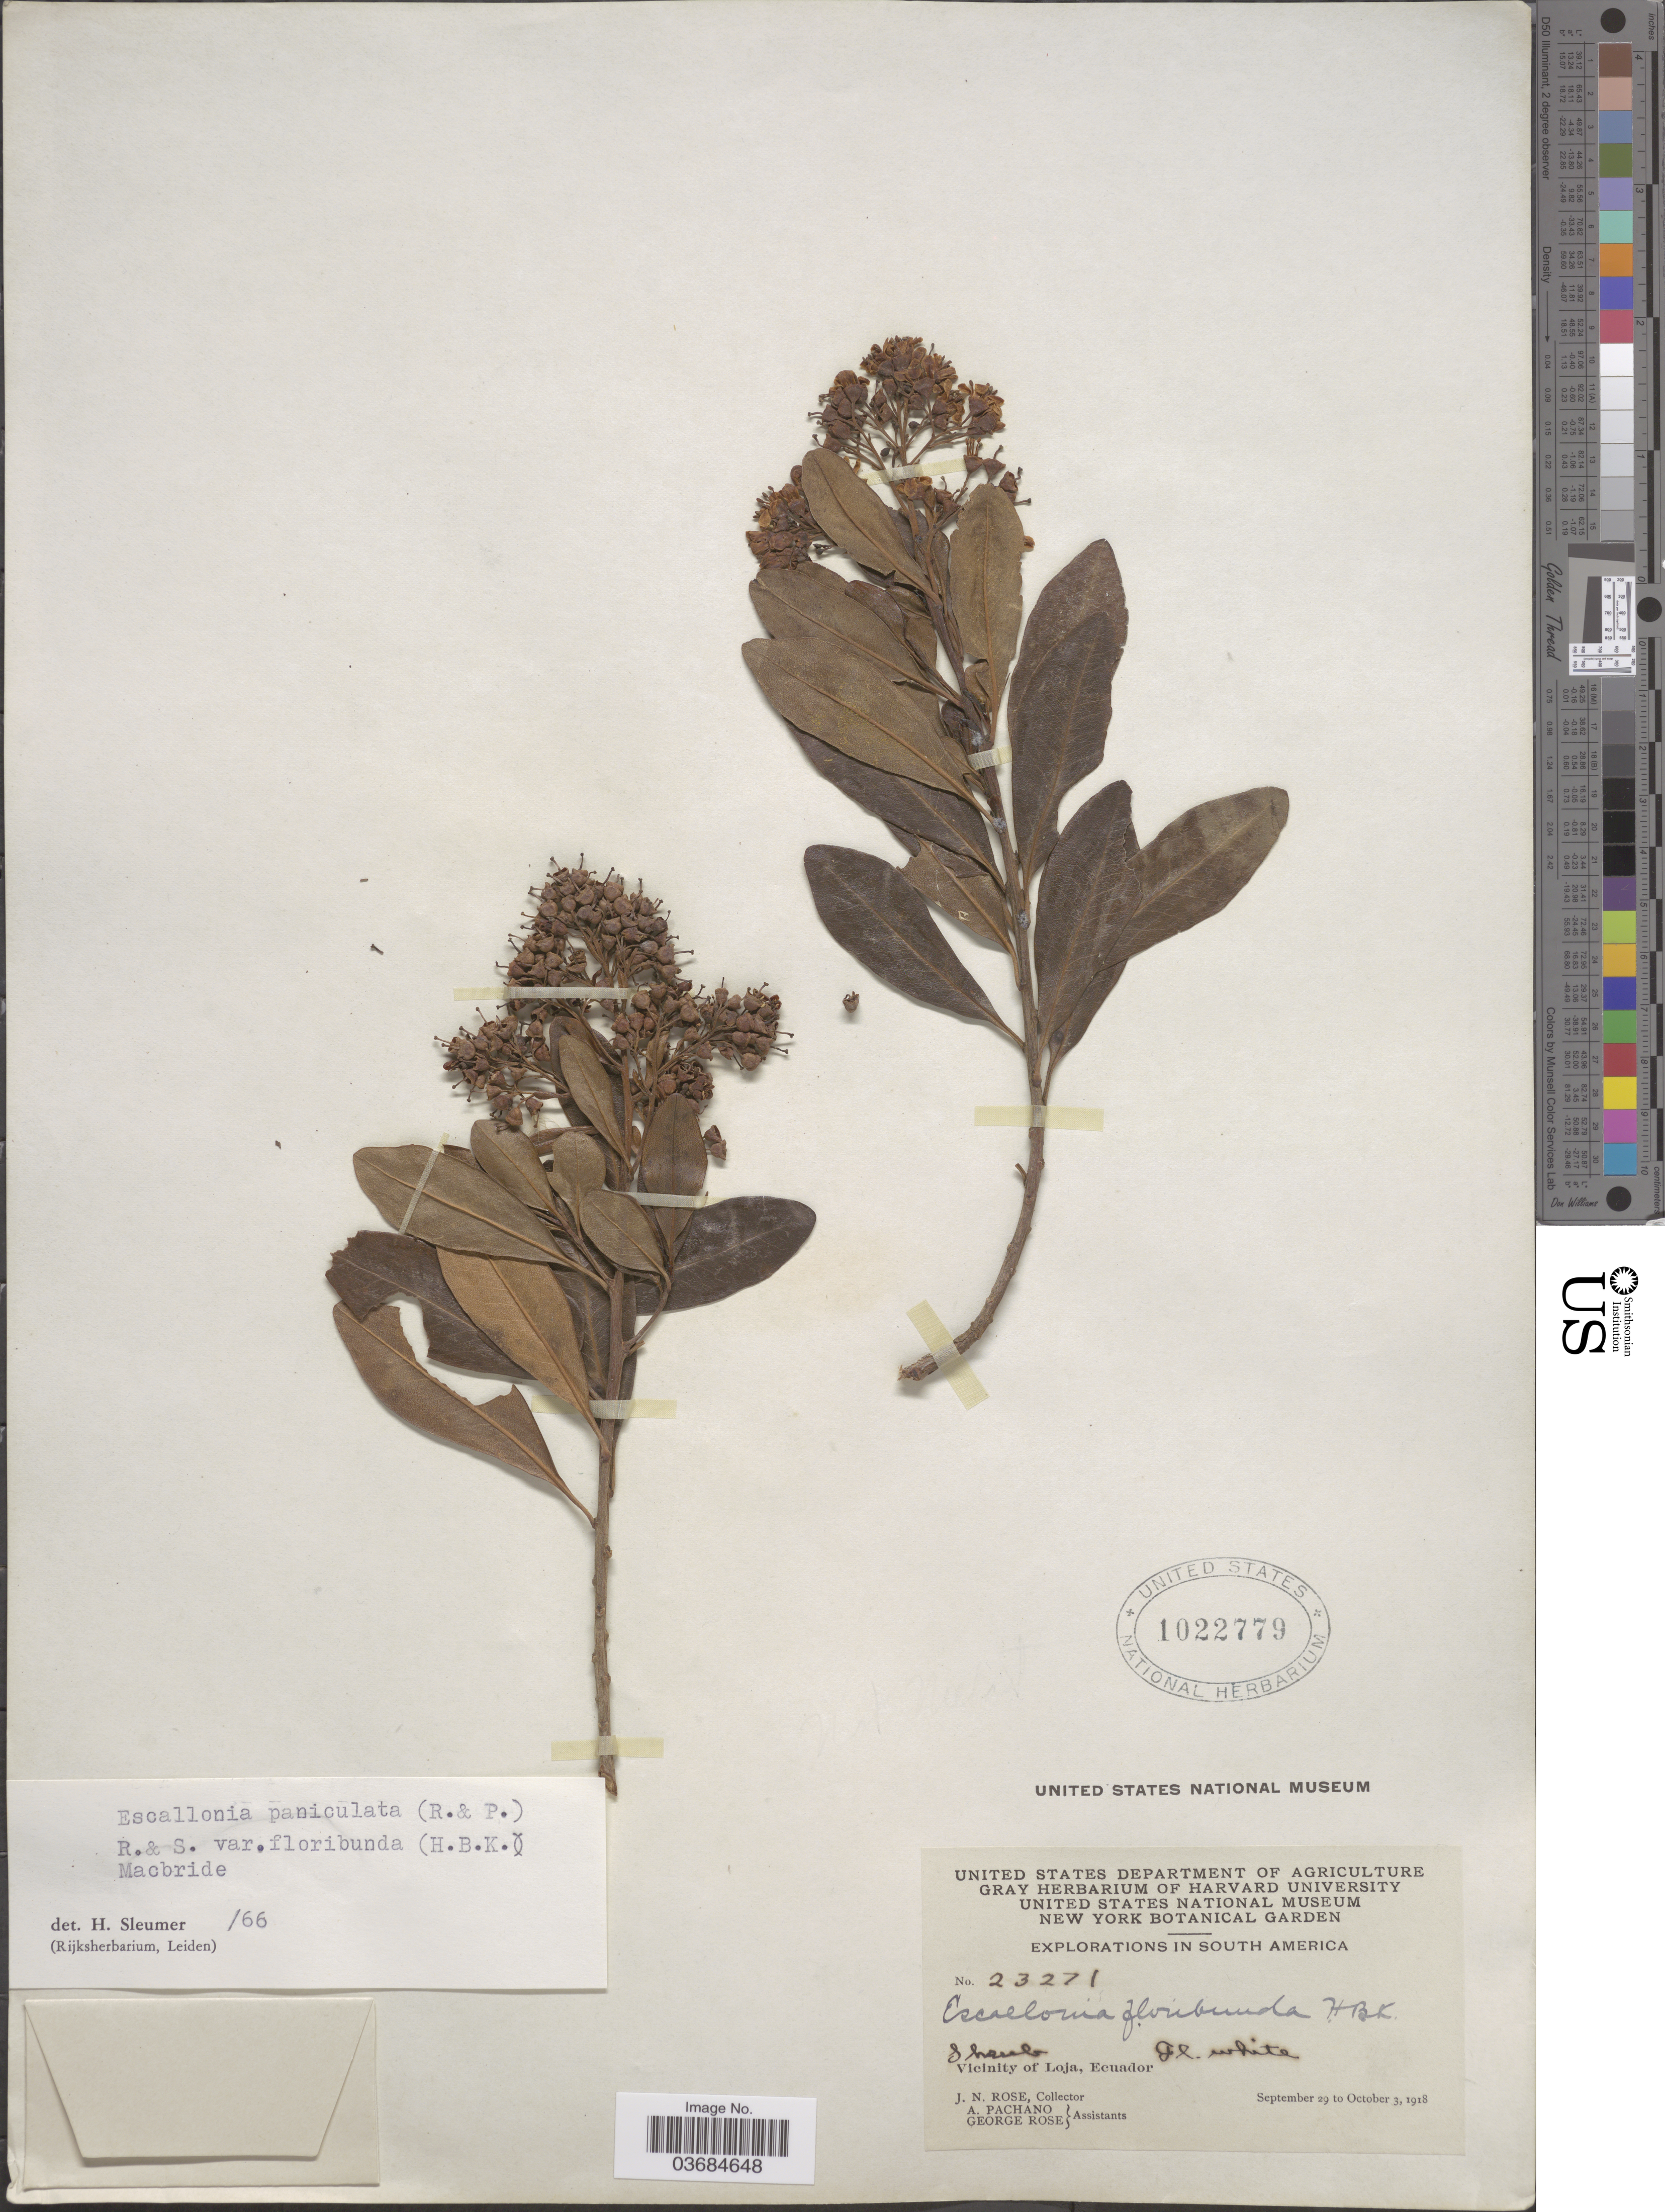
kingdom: Plantae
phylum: Tracheophyta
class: Magnoliopsida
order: Escalloniales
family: Escalloniaceae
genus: Escallonia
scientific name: Escallonia paniculata var. floribunda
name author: (Kunth) J.F. Macbr.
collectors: J. N. Rose, A. Pachano & G. Rose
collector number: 23271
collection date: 1918-09-29/1918-10-03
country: Ecuador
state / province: Loja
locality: Explorations in South America. Vicinity of Loja.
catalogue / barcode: US 1022779